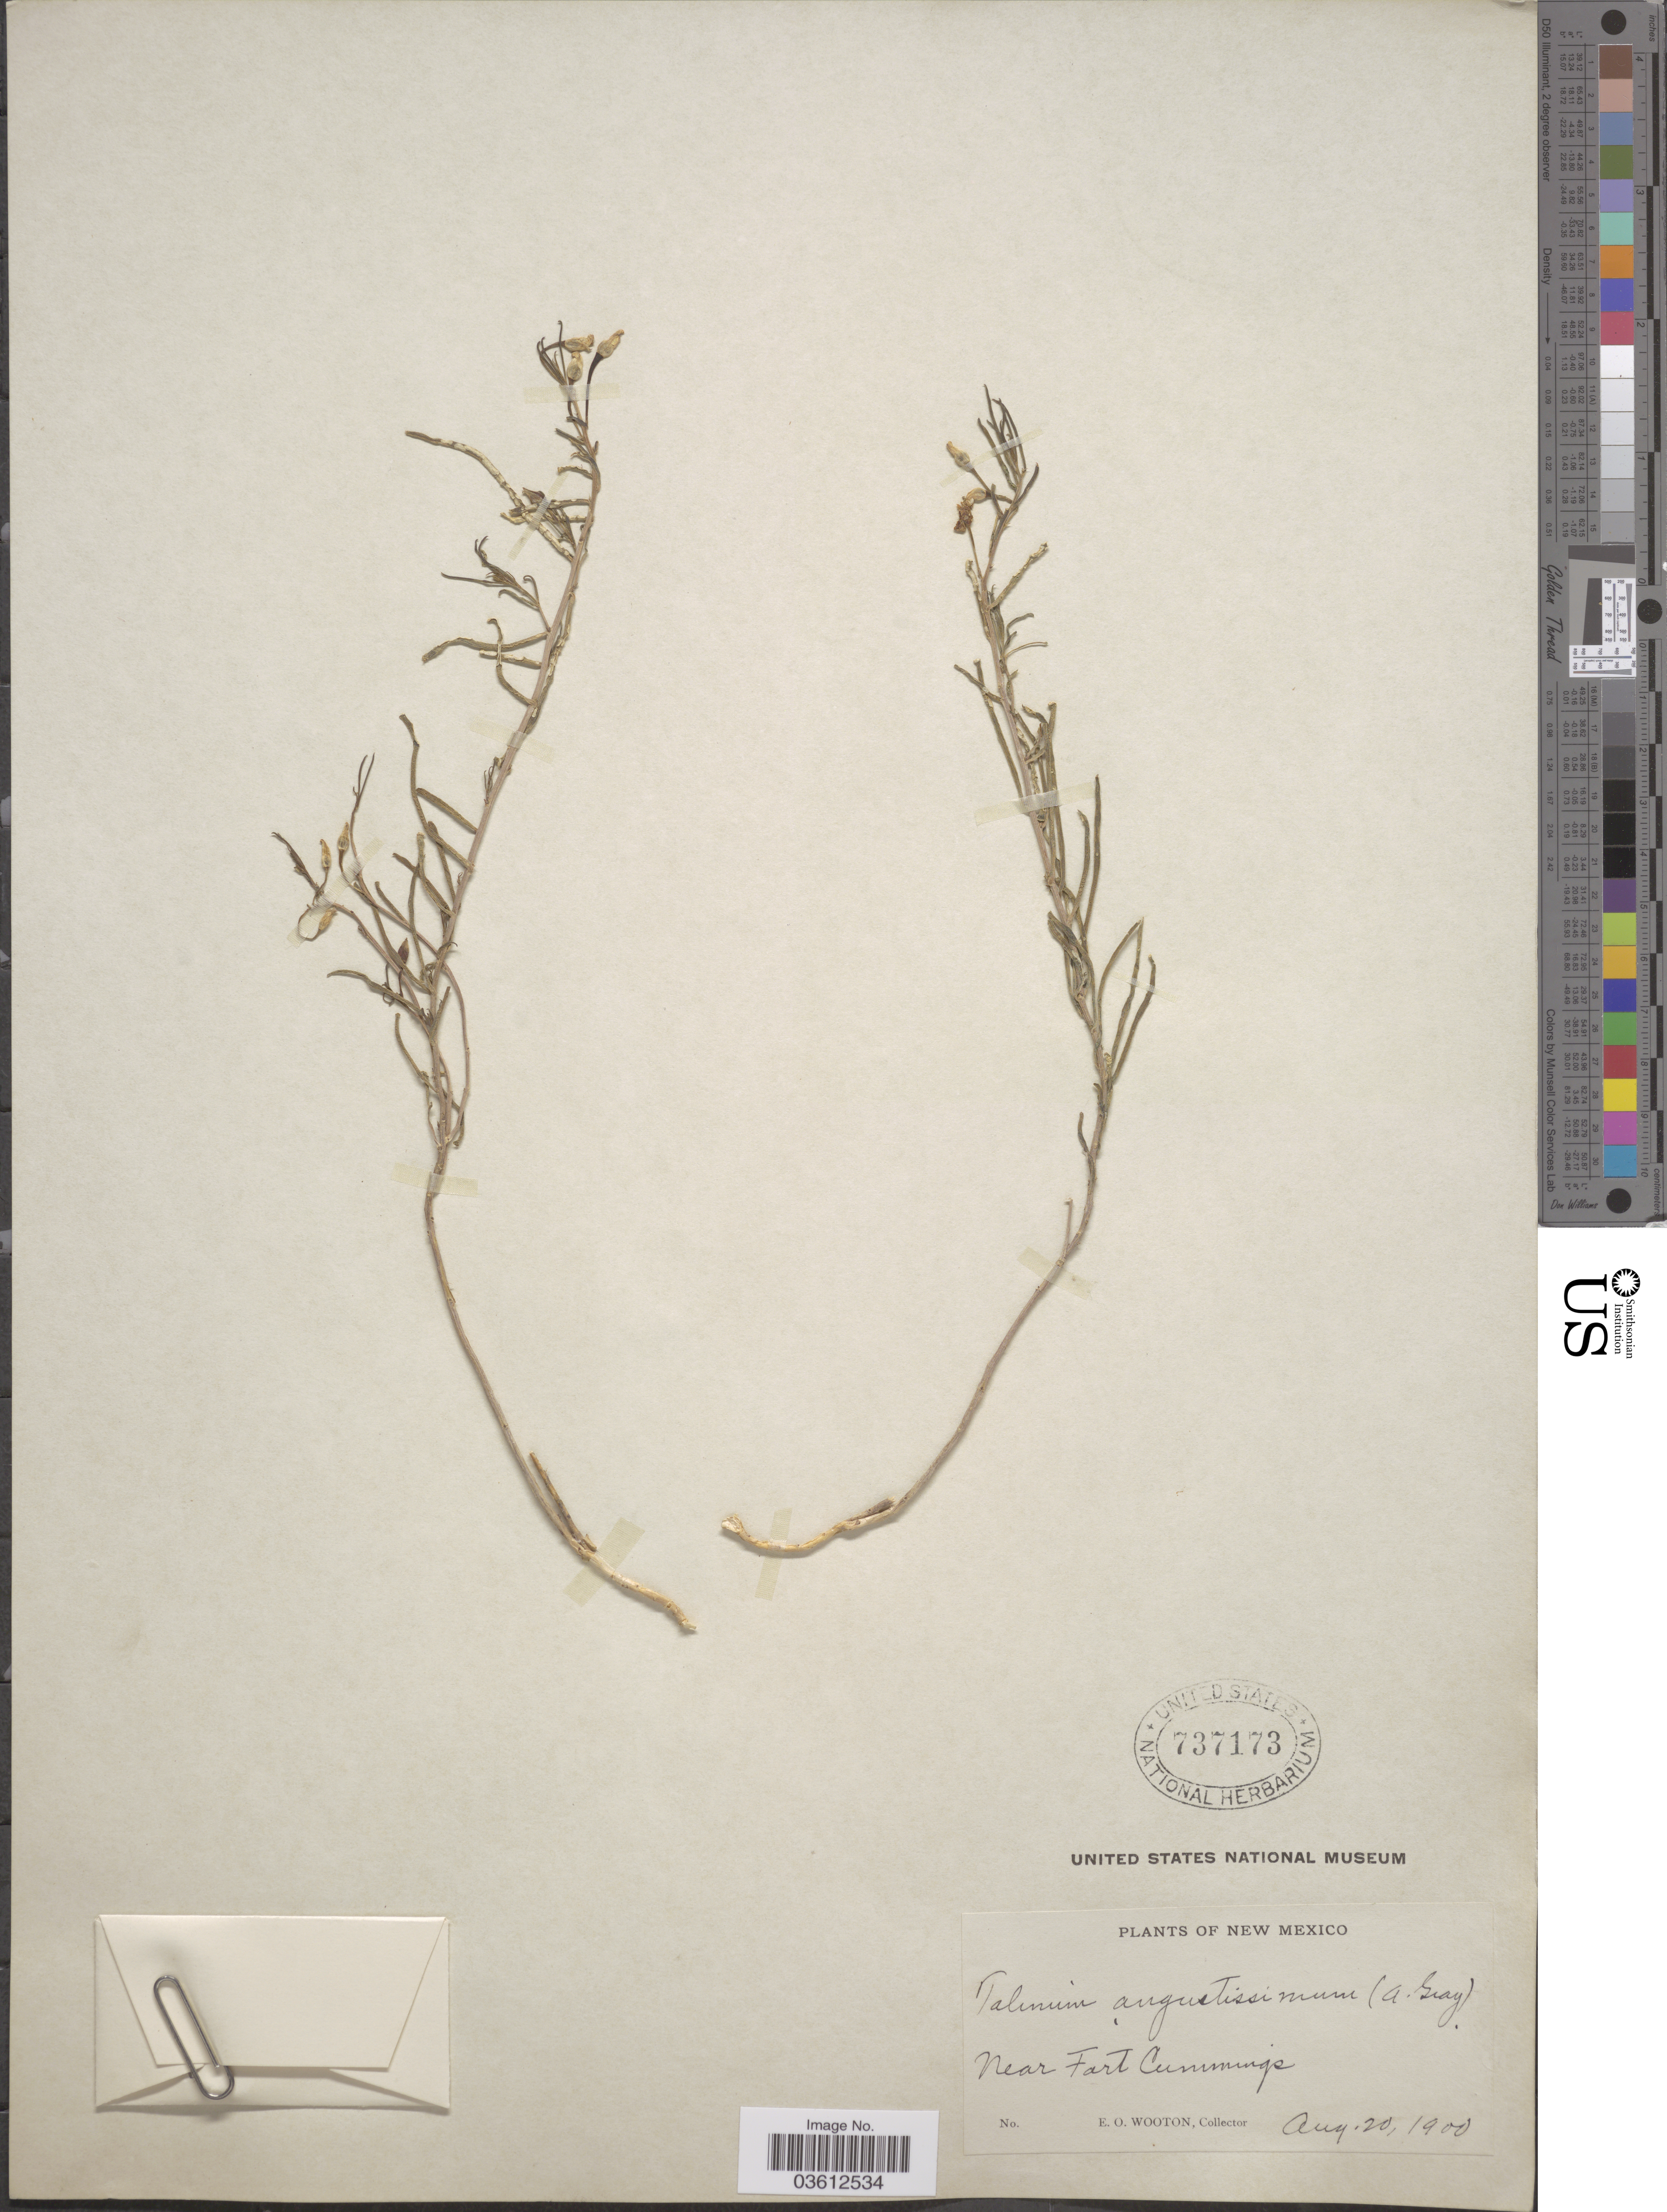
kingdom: Plantae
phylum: Tracheophyta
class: Magnoliopsida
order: Caryophyllales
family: Talinaceae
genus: Talinum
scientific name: Talinum angustissimum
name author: (Engelm.) Wooton & Standl.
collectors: E. O. Wooton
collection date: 1900-08-20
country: United States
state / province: New Mexico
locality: Near Fort Cummings.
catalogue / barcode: US 737173